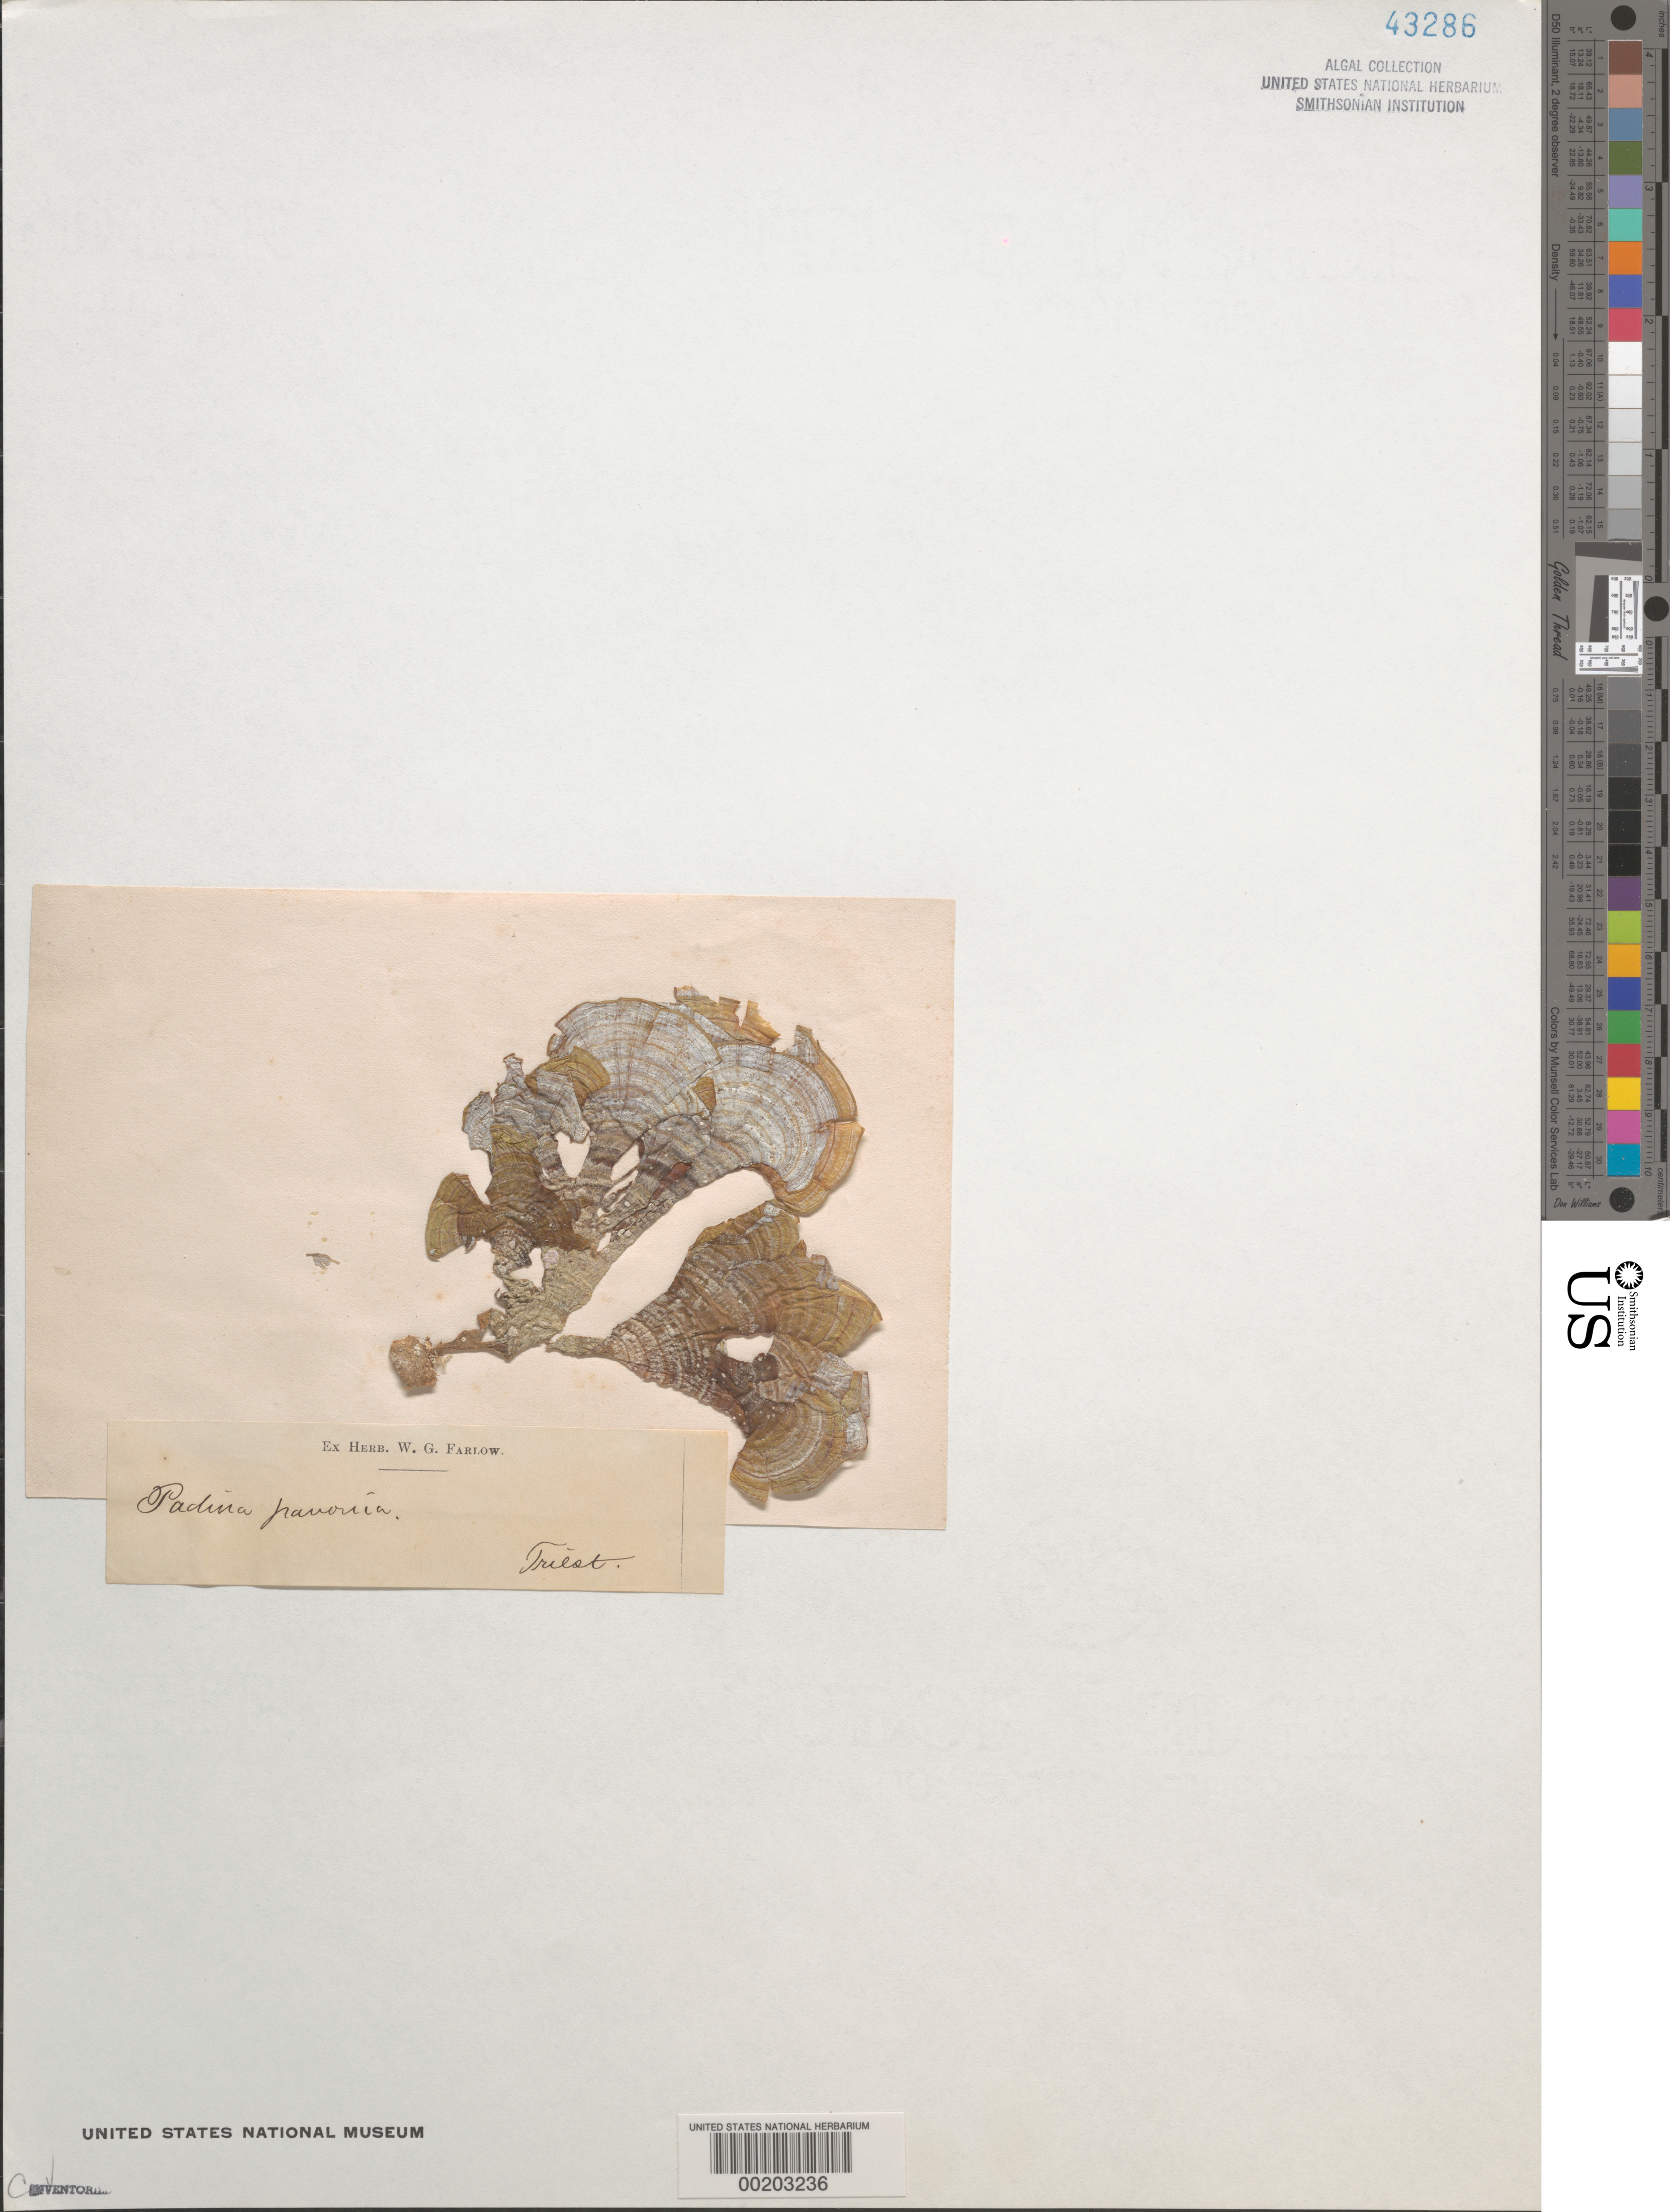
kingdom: Chromista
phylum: Ochrophyta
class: Phaeophyceae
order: Dictyotales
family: Dictyotaceae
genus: Padina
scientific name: Padina pavonica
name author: (L.) Thivy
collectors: W. Farlow (Herbarium)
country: Italy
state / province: Friuli-venezia Giulia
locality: Trieste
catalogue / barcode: US 43286